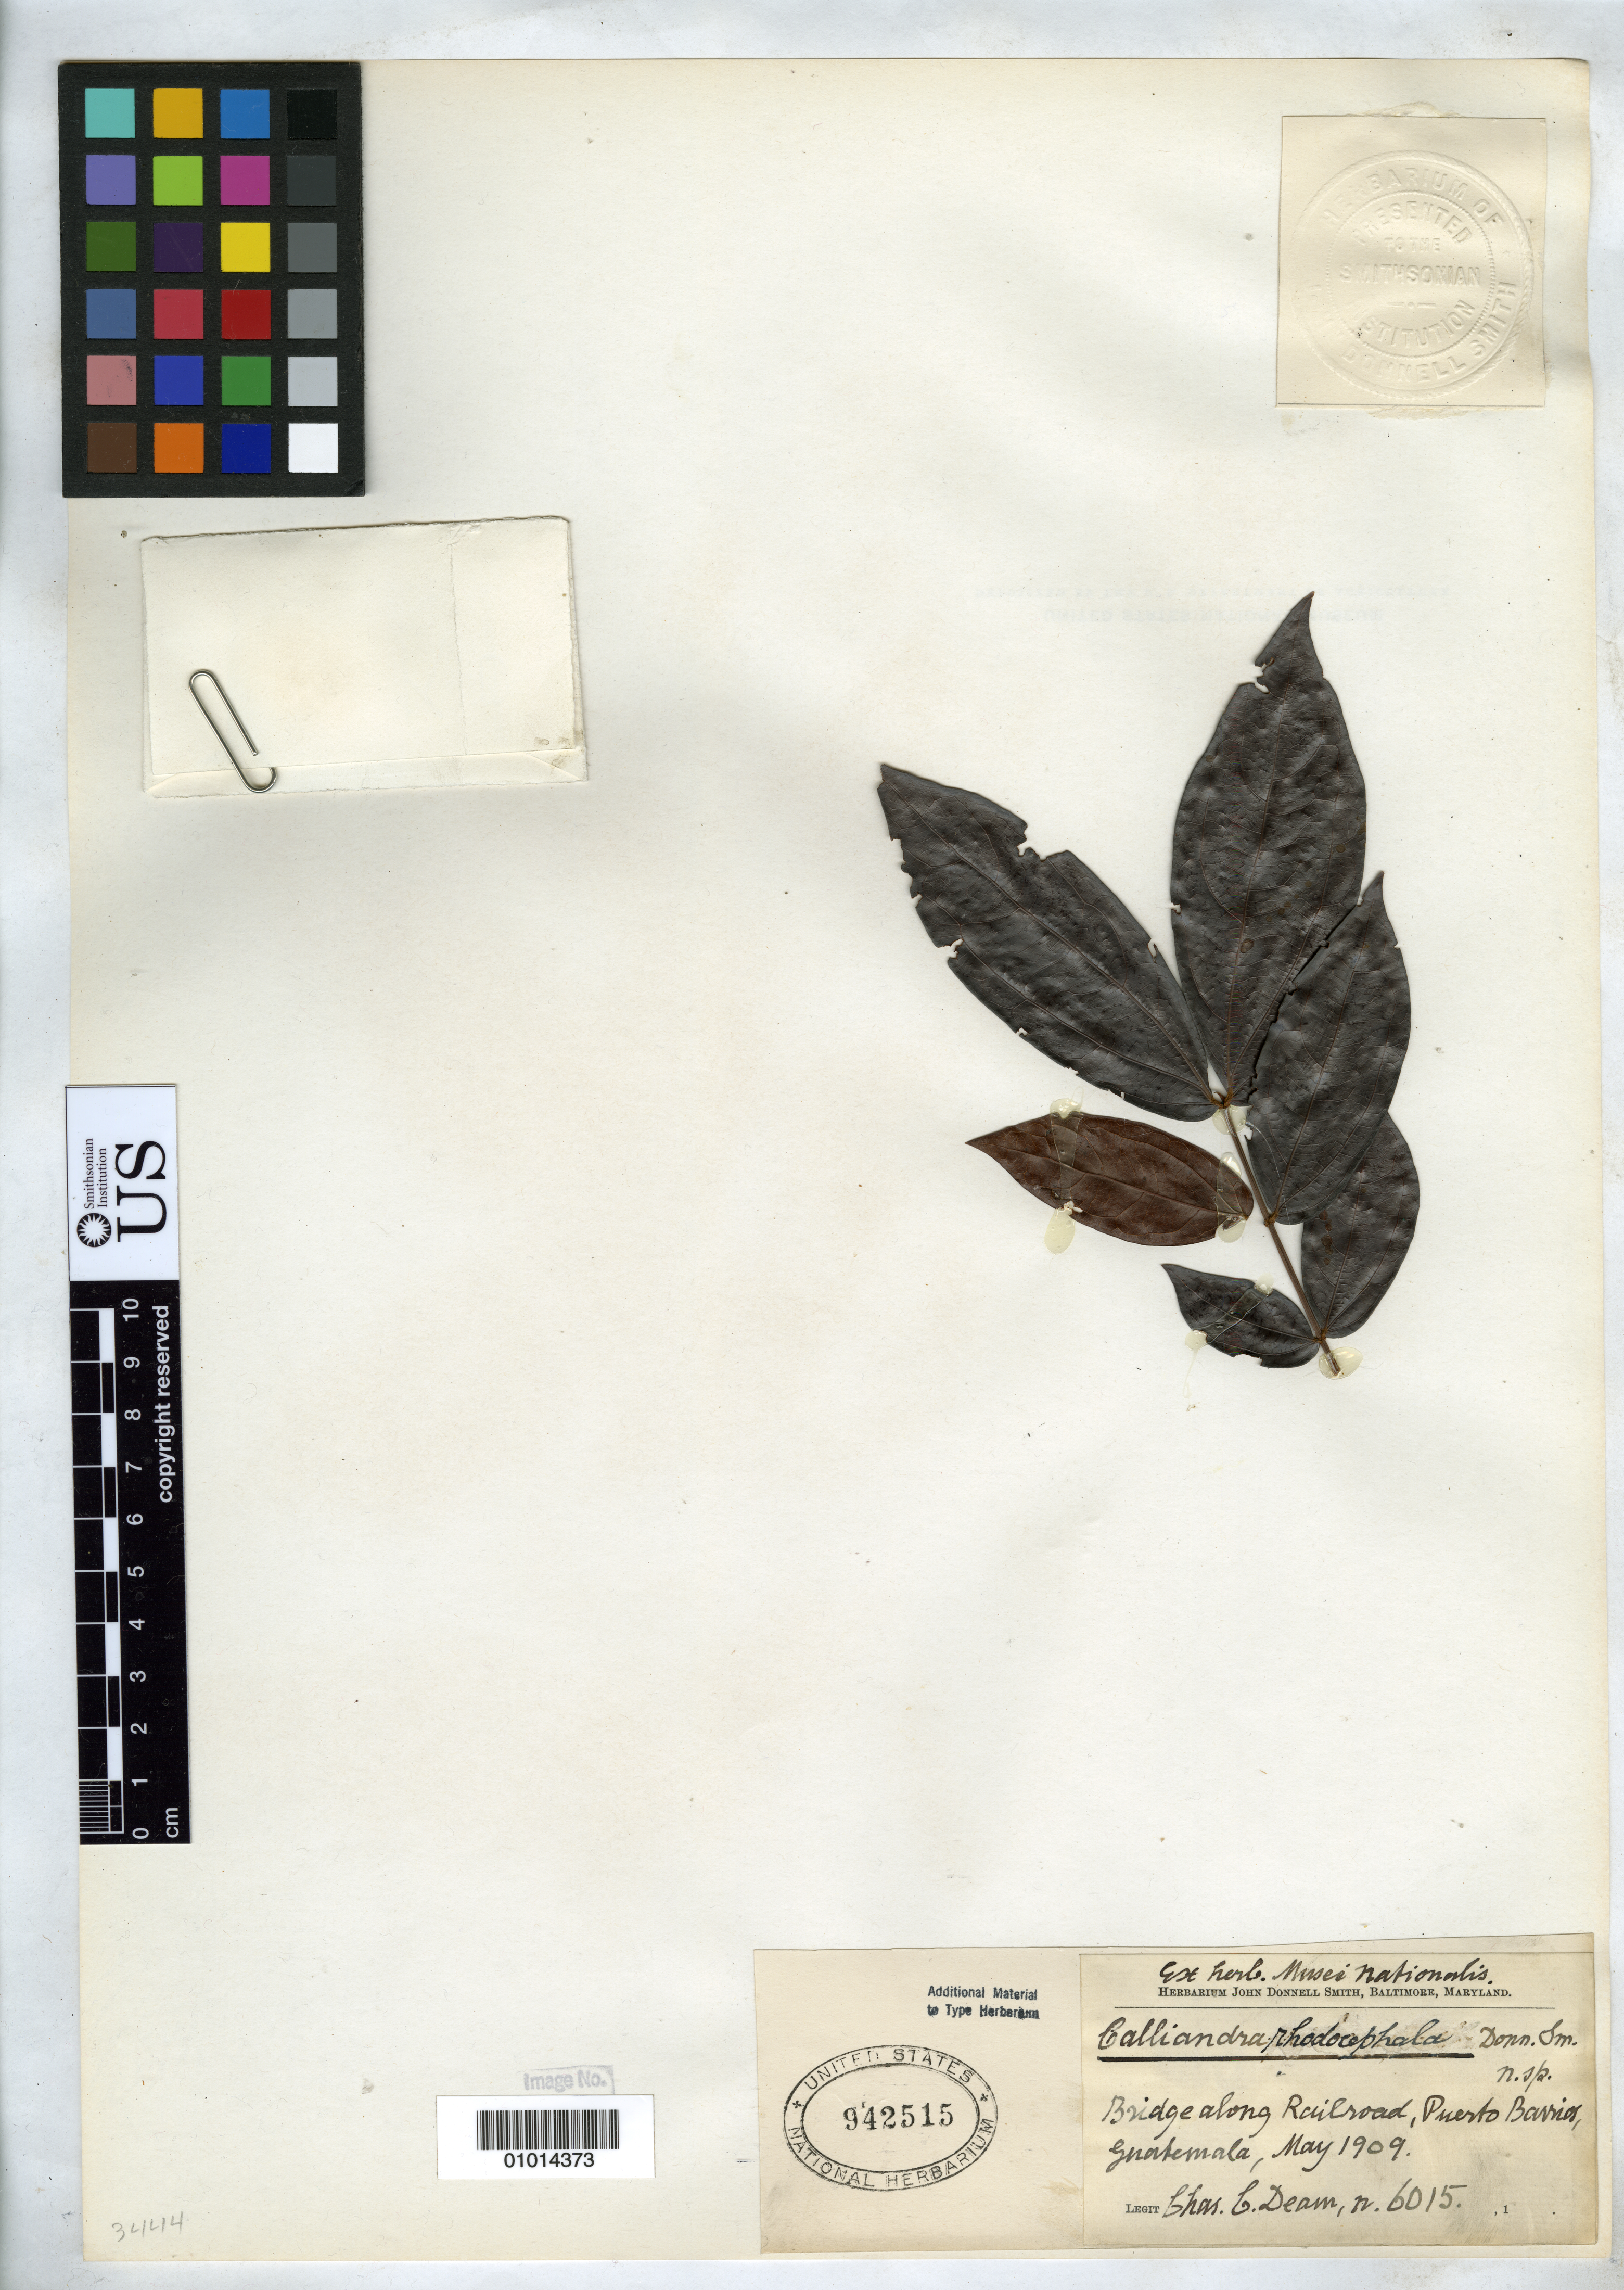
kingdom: Plantae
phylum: Tracheophyta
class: Magnoliopsida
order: Fabales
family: Fabaceae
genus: Calliandra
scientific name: Calliandra rhodocephala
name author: Donn. Sm.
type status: Isotype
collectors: C. C. Deam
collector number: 6015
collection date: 1909-05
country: Guatemala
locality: Bridge along Railroad, Puerto barrios.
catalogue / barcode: US 942515